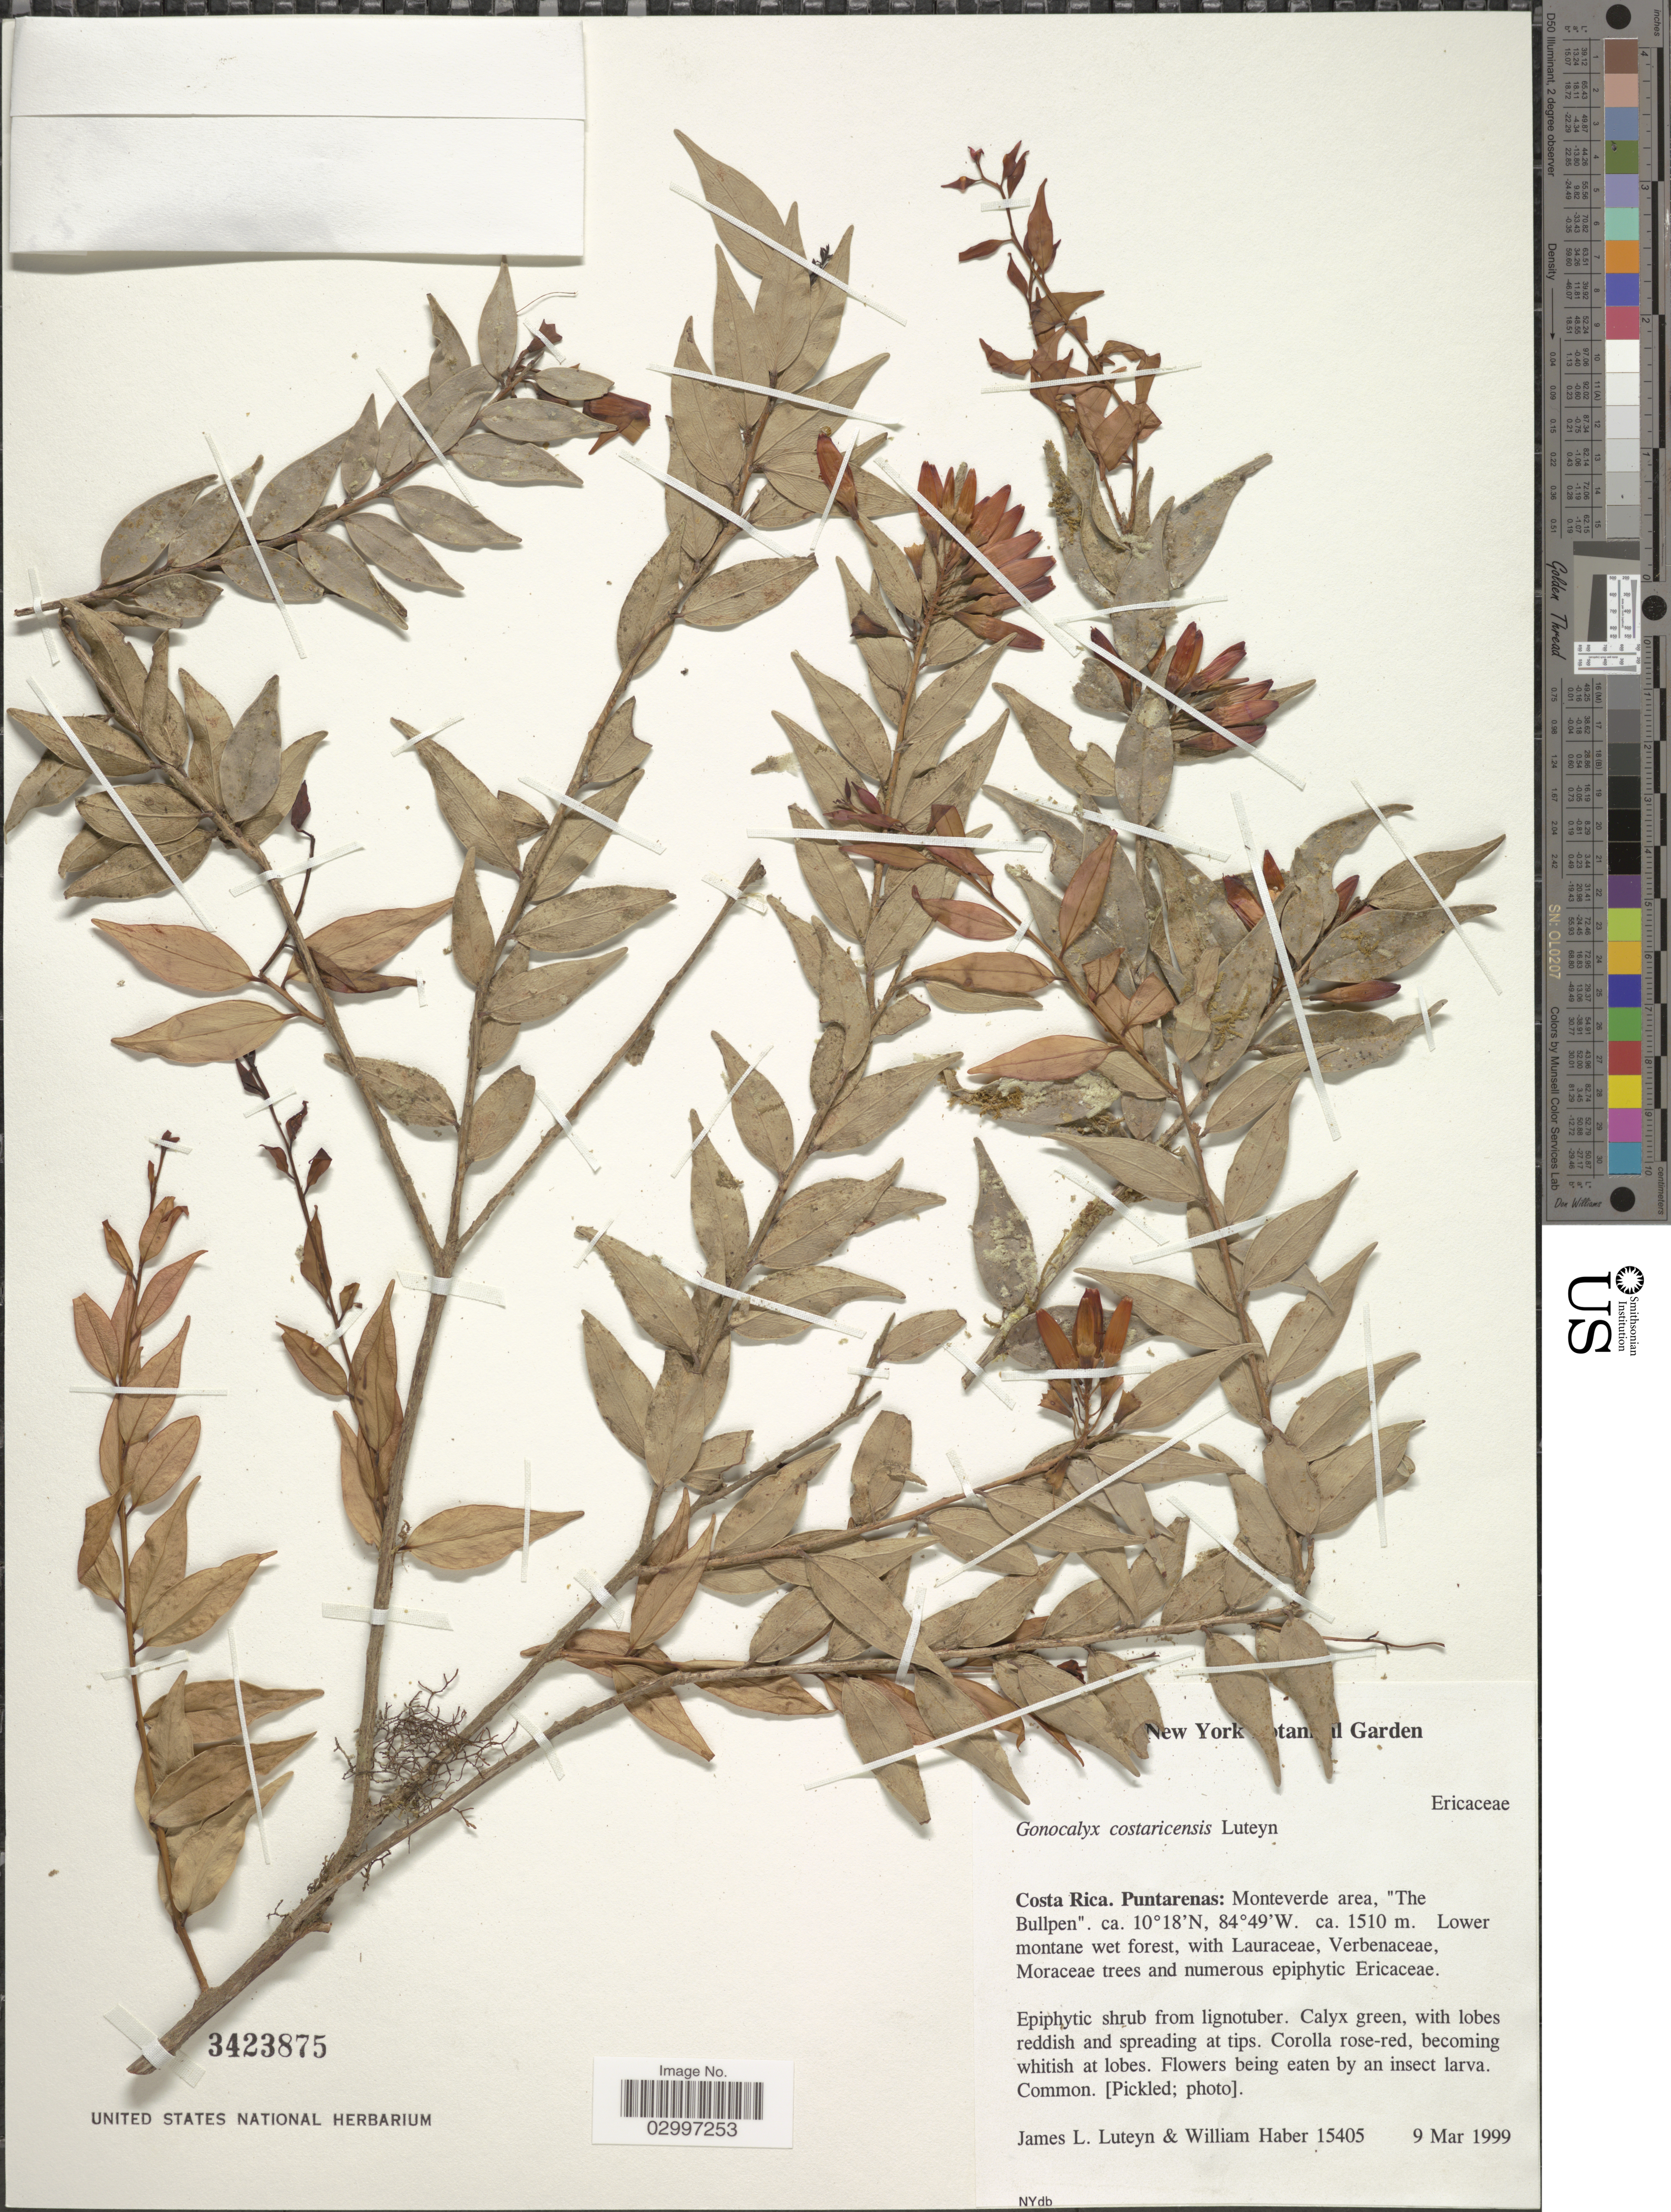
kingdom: Plantae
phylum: Tracheophyta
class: Magnoliopsida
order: Ericales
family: Ericaceae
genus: Gonocalyx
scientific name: Gonocalyx costaricensis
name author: Luteyn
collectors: J. Luteyn & W. Haber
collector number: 15405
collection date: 1999-03-09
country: Costa Rica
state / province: Puntarenas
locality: Monteverde area, "The Bullpen".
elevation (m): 1510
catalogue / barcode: US 3423875